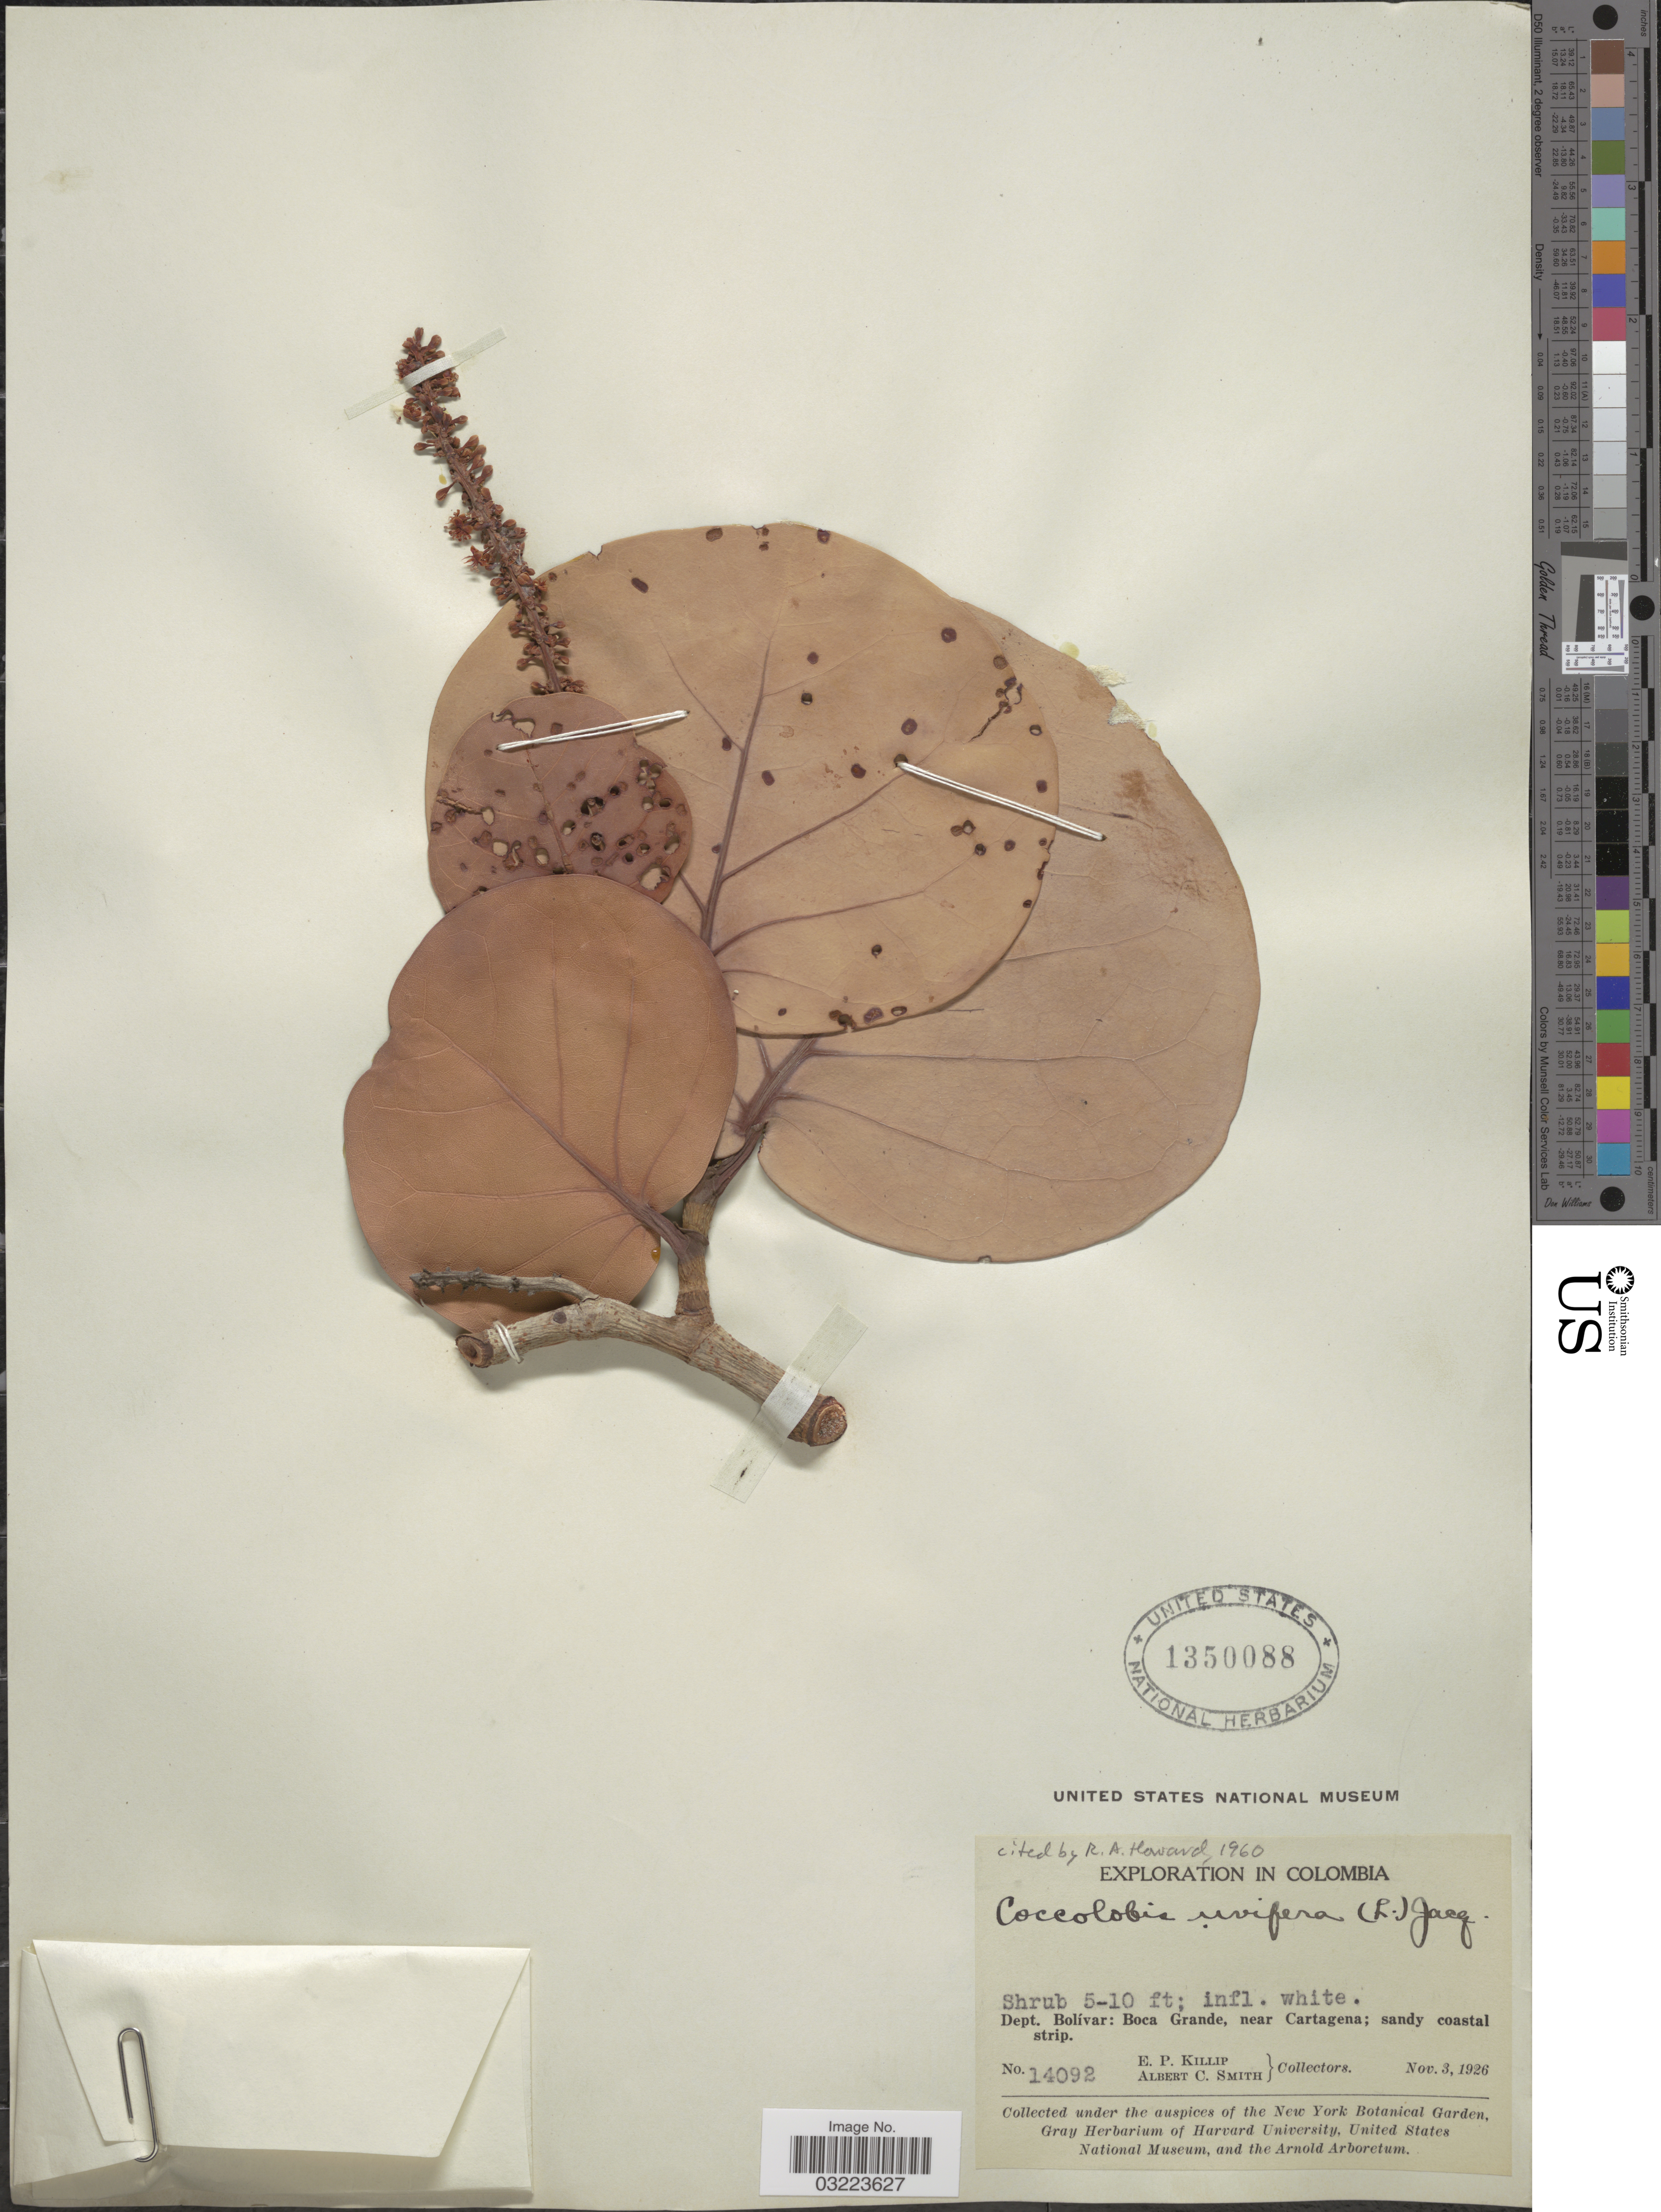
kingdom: Plantae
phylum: Tracheophyta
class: Magnoliopsida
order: Caryophyllales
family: Polygonaceae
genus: Coccoloba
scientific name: Coccoloba uvifera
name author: L.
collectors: E. P. Killip & A. C. Smith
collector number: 14092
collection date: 1926-11-03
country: Colombia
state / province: Bolívar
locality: Dept. Bolívar: Boca Grande, near Cartagena.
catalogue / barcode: US 1350088